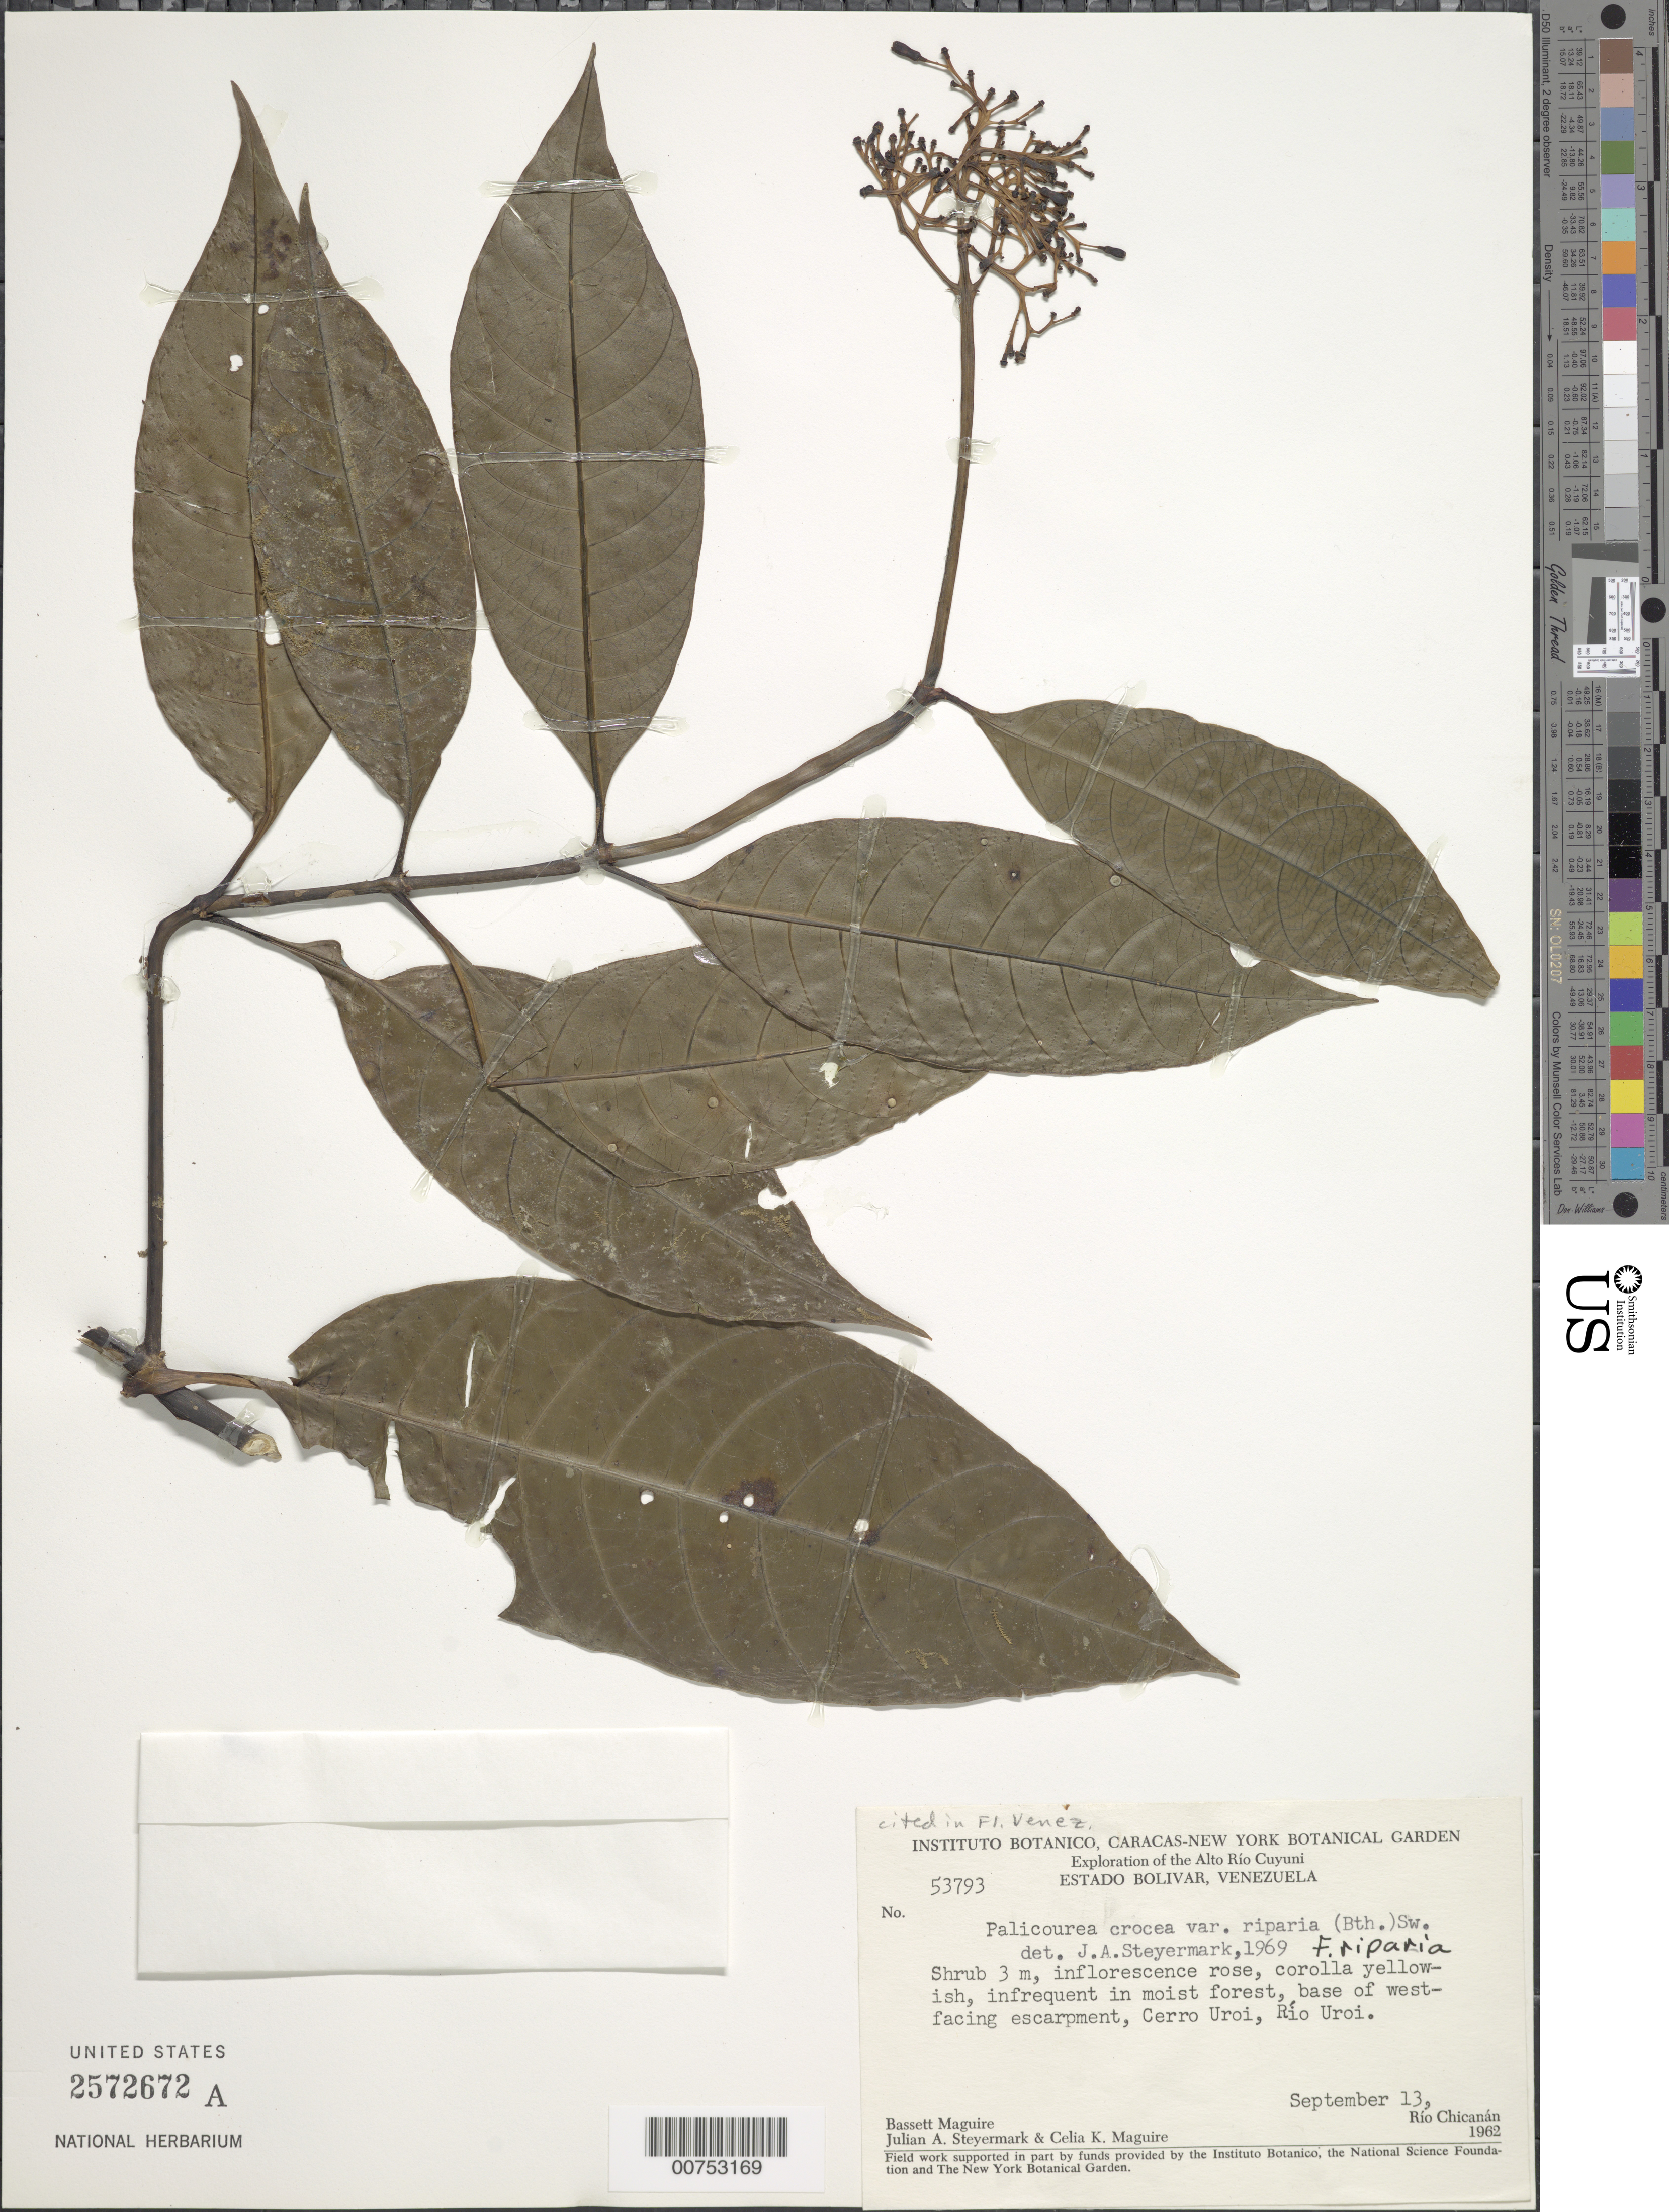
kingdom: Plantae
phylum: Tracheophyta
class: Magnoliopsida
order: Gentianales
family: Rubiaceae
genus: Palicourea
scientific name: Palicourea crocea f. riparia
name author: (Benth.) Griseb.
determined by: Steyermark, Julian A., (VEN)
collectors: B. Maguire, J. Steyermark & C. K. Maguire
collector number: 53793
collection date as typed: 13-Sep-62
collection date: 1962-09-13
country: Venezuela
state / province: Bolívar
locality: Alto Río Cuyuni, Cerro Uroi, base of west-facing escarpment of Cerro Uroi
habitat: Moist forest, base of west-facing escarpment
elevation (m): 700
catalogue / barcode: US 2572672A